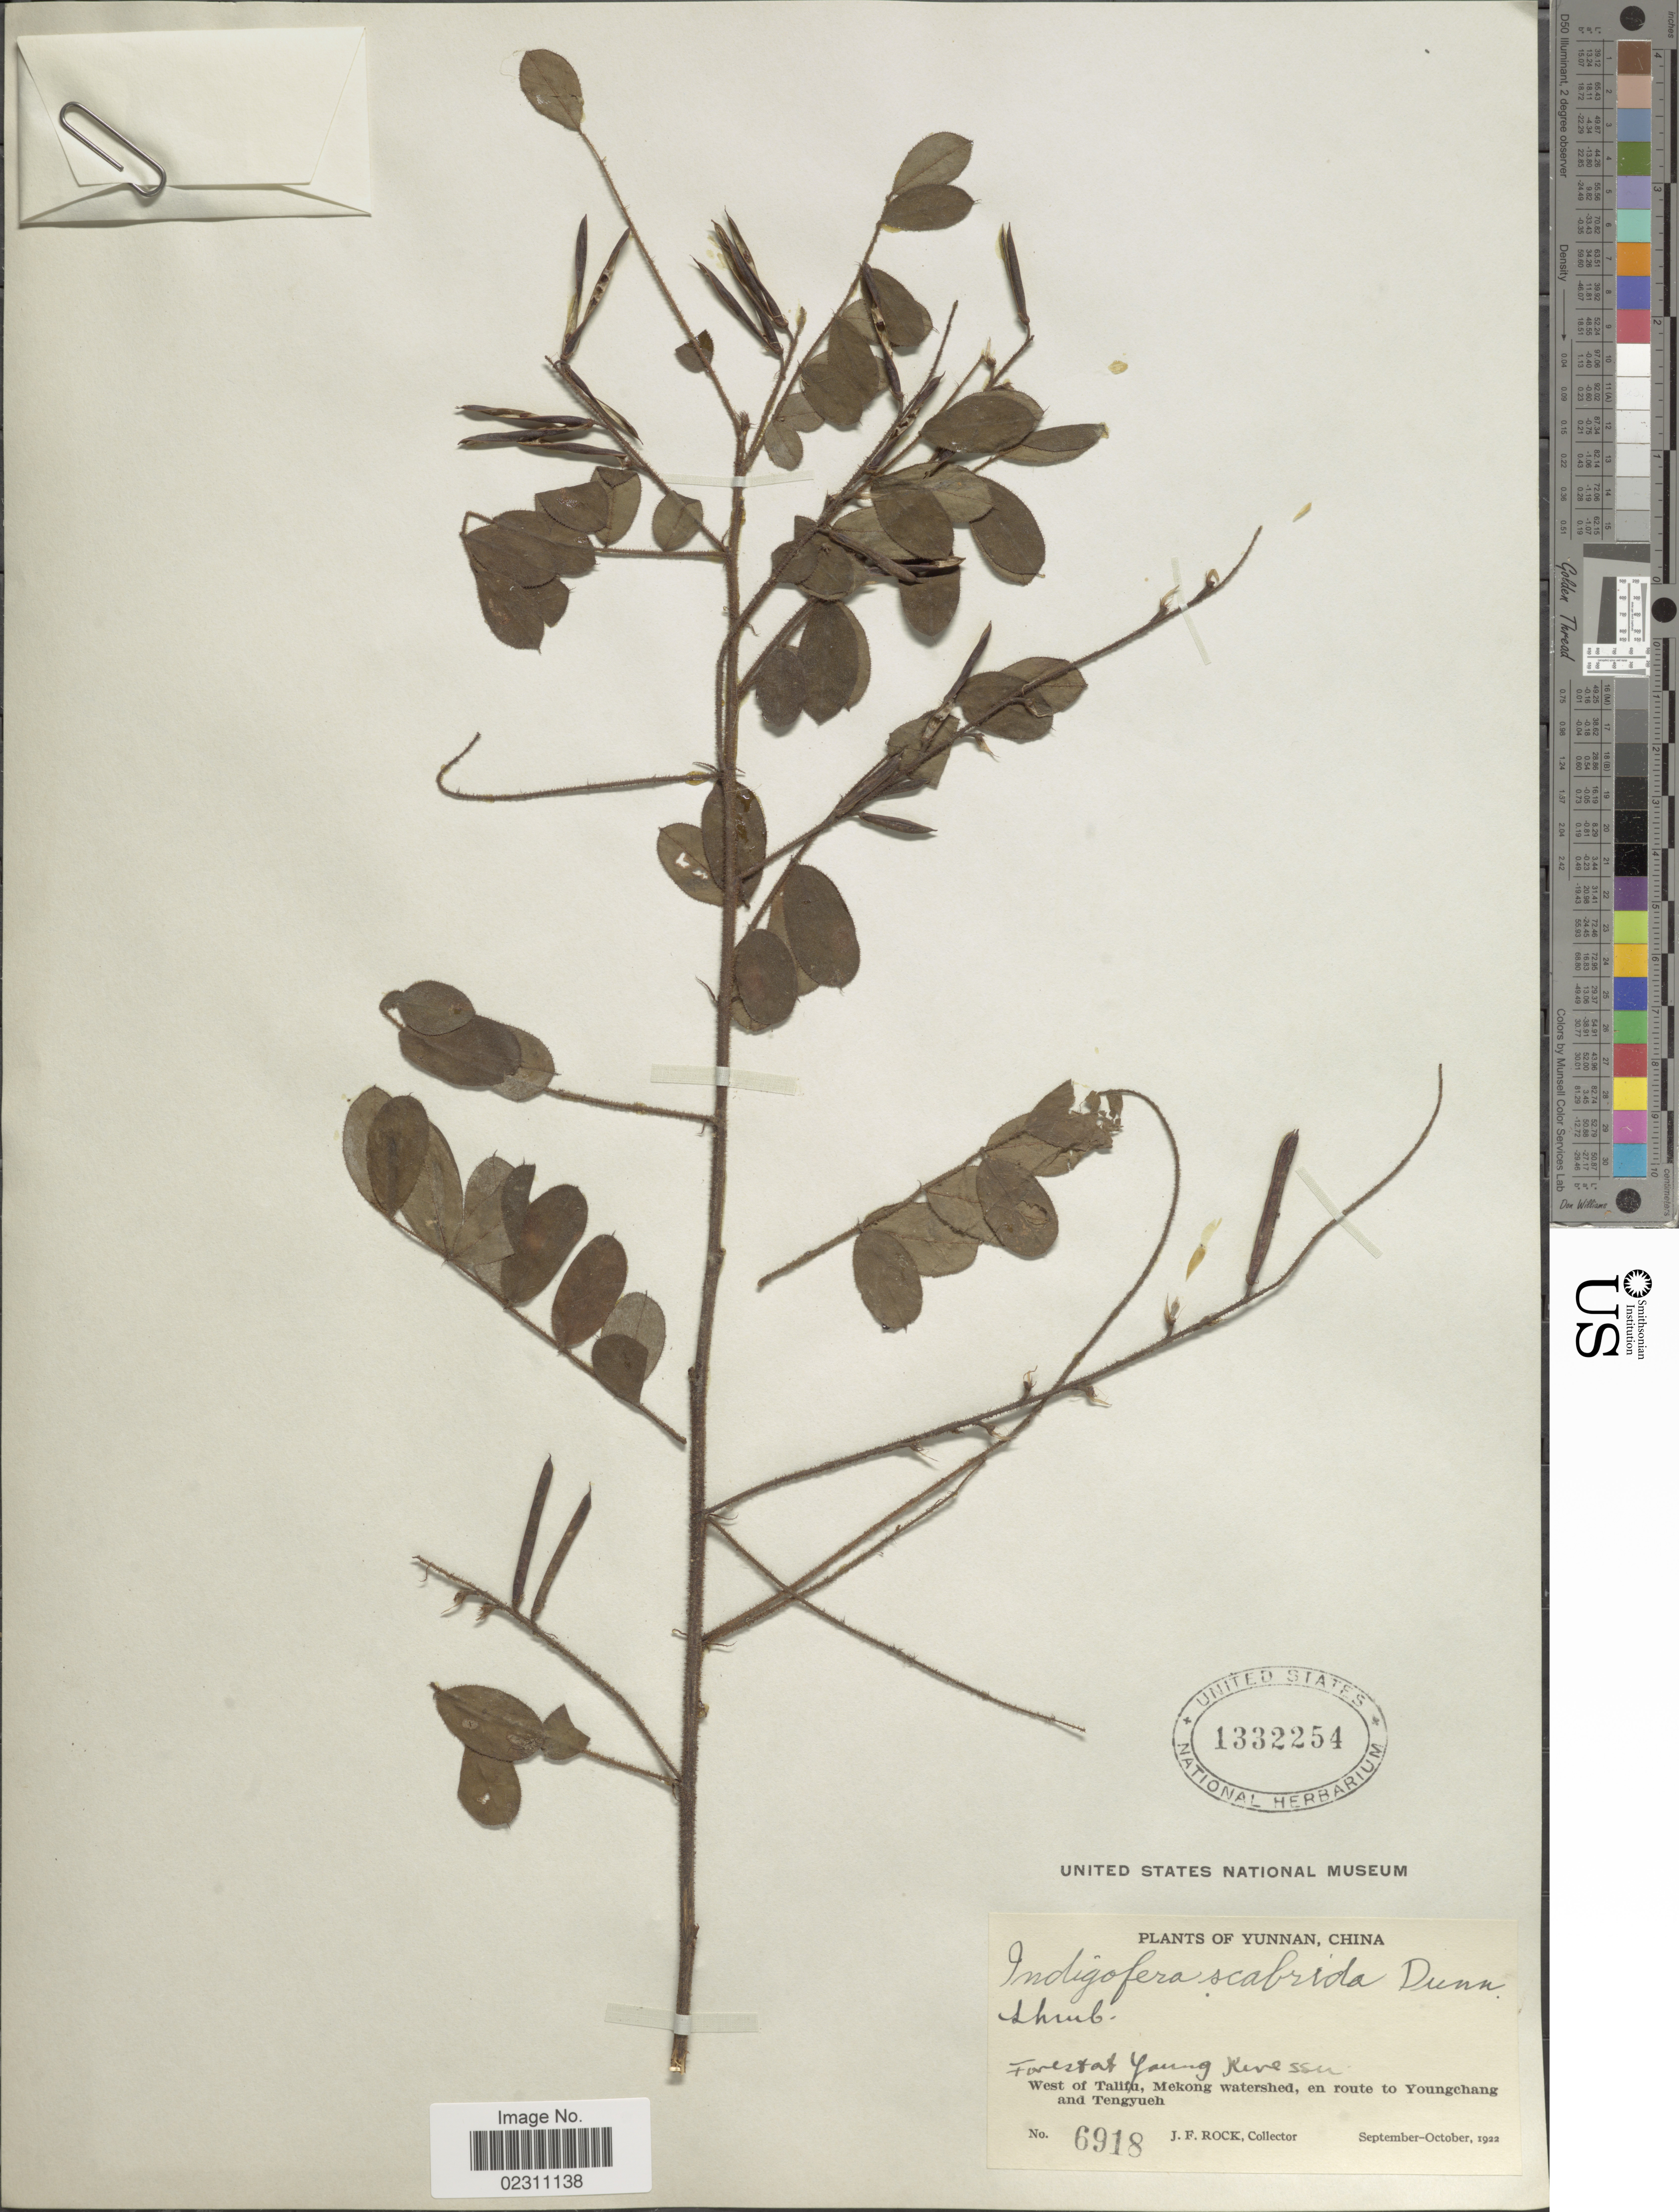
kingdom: Plantae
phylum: Tracheophyta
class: Magnoliopsida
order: Fabales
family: Fabaceae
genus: Indigofera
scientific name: Indigofera scabrida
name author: Dunn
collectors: J. Rock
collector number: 6918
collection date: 1922-09/1922-10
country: China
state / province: Yunnan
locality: Forest at Yaung Keve ssu, west of Talifu, Mekong watershed, en route to Youngchang and Tengyueh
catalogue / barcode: US 1332254